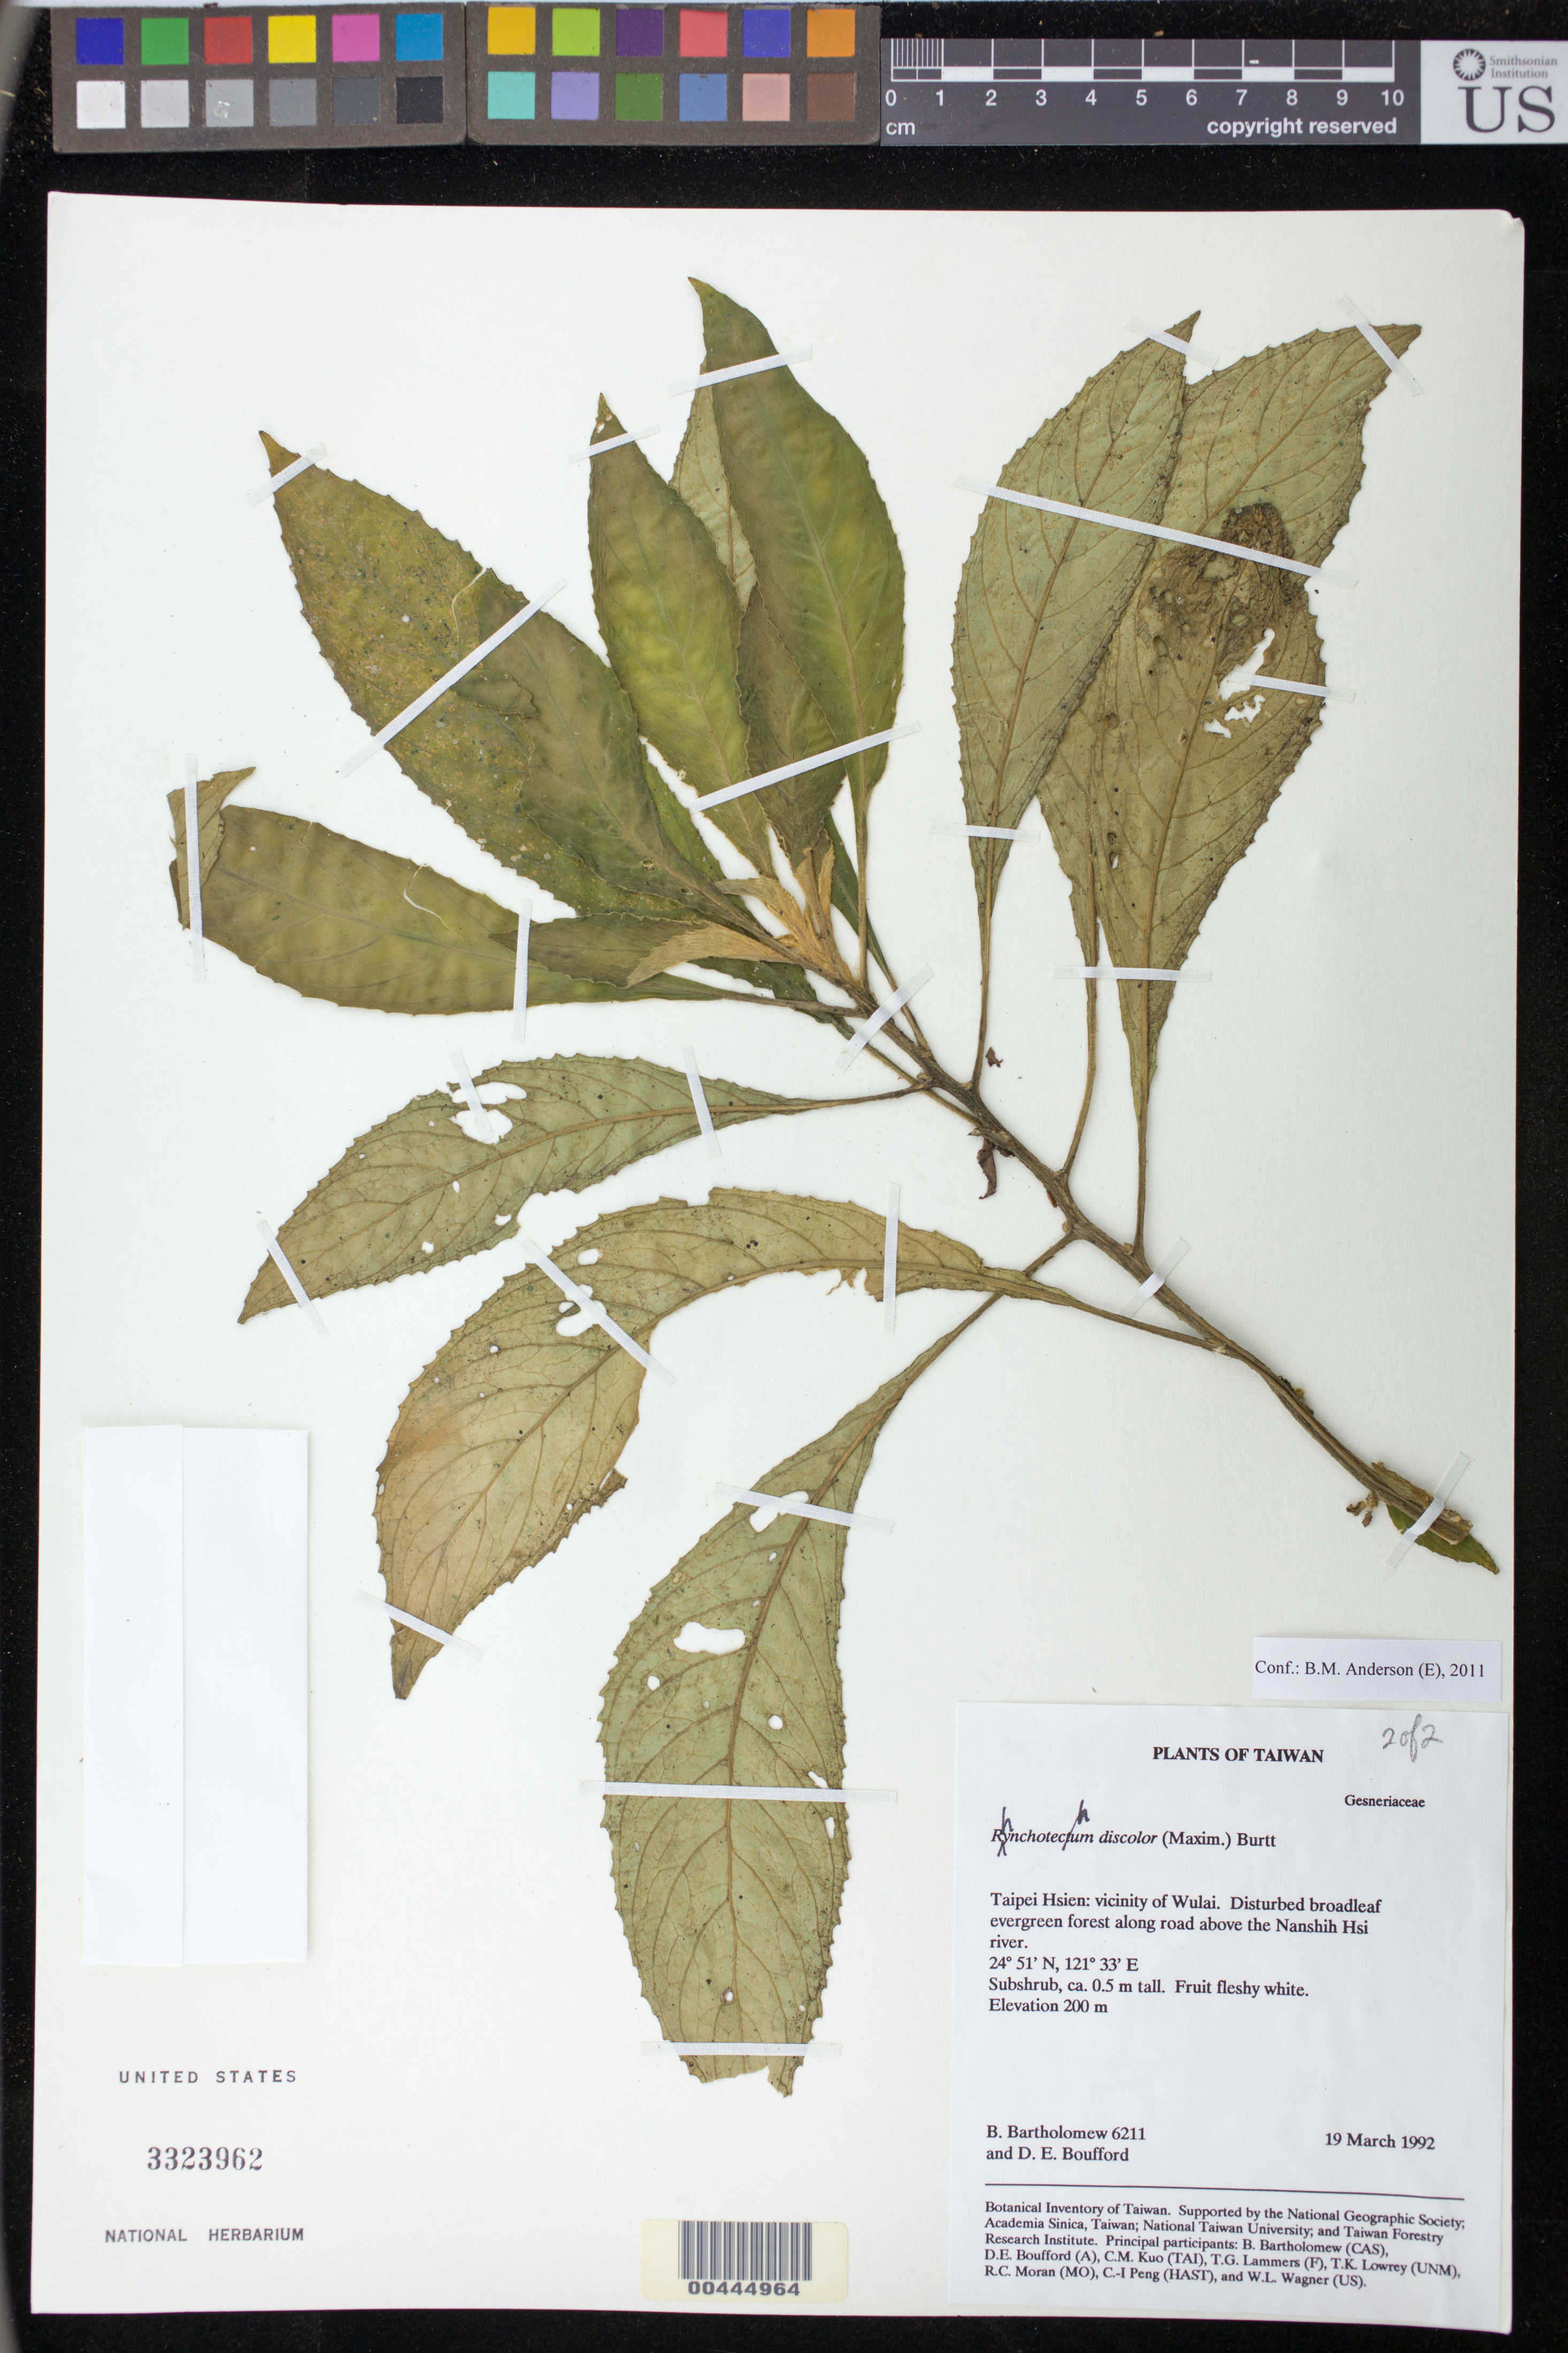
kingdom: Plantae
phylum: Tracheophyta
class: Magnoliopsida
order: Lamiales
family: Gesneriaceae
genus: Rhynchotechum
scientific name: Rhynchotechum discolor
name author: (Maxim.) B.L. Burtt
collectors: B. Bartholomew & D. E. Boufford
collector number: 6211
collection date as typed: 19 Mar 1992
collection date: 1992-03-19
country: Taiwan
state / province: Taipei City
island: Taiwan [Formosa]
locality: Taipei hsien, wulai, above the nanshih hsi river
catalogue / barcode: US 3323962